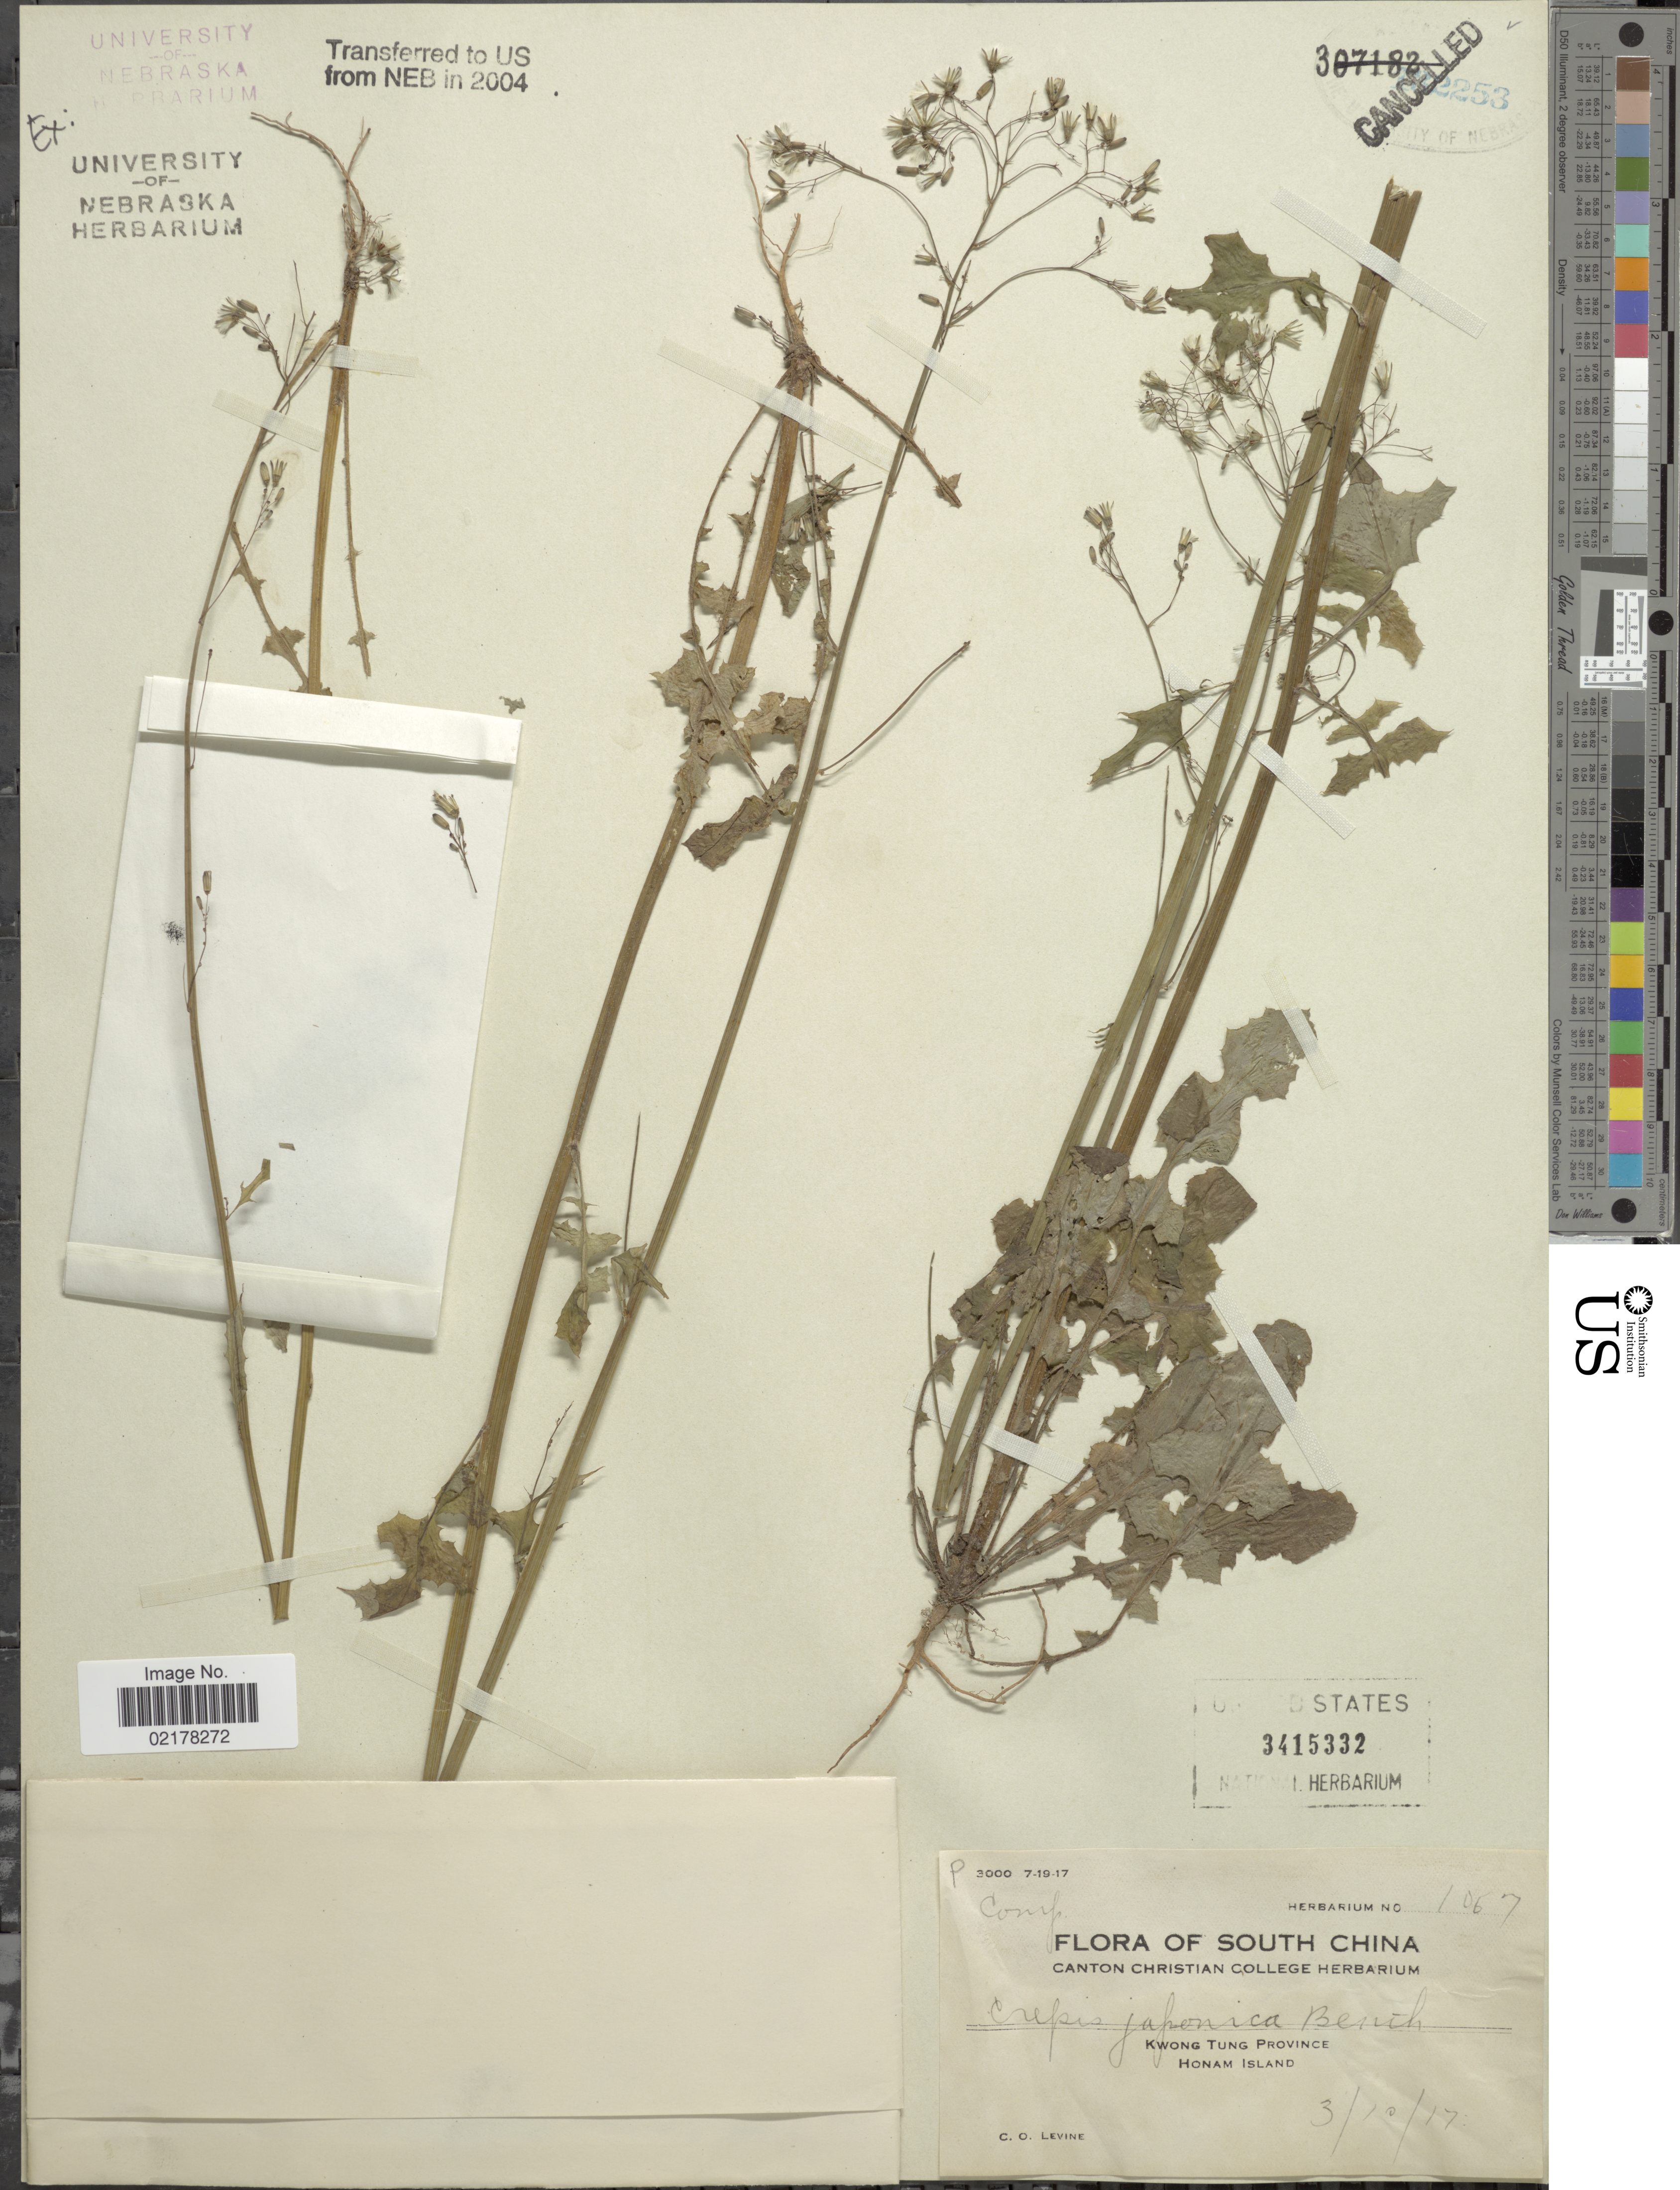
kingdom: Plantae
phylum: Tracheophyta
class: Magnoliopsida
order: Asterales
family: Asteraceae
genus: Youngia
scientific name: Youngia japonica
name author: (L.) DC.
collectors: C. O. Levine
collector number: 1067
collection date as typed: Transcribed d/m/y: 3/10/17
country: China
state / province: Guangdong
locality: Kwong Tung, Province. Honam Island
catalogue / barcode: US 3415332